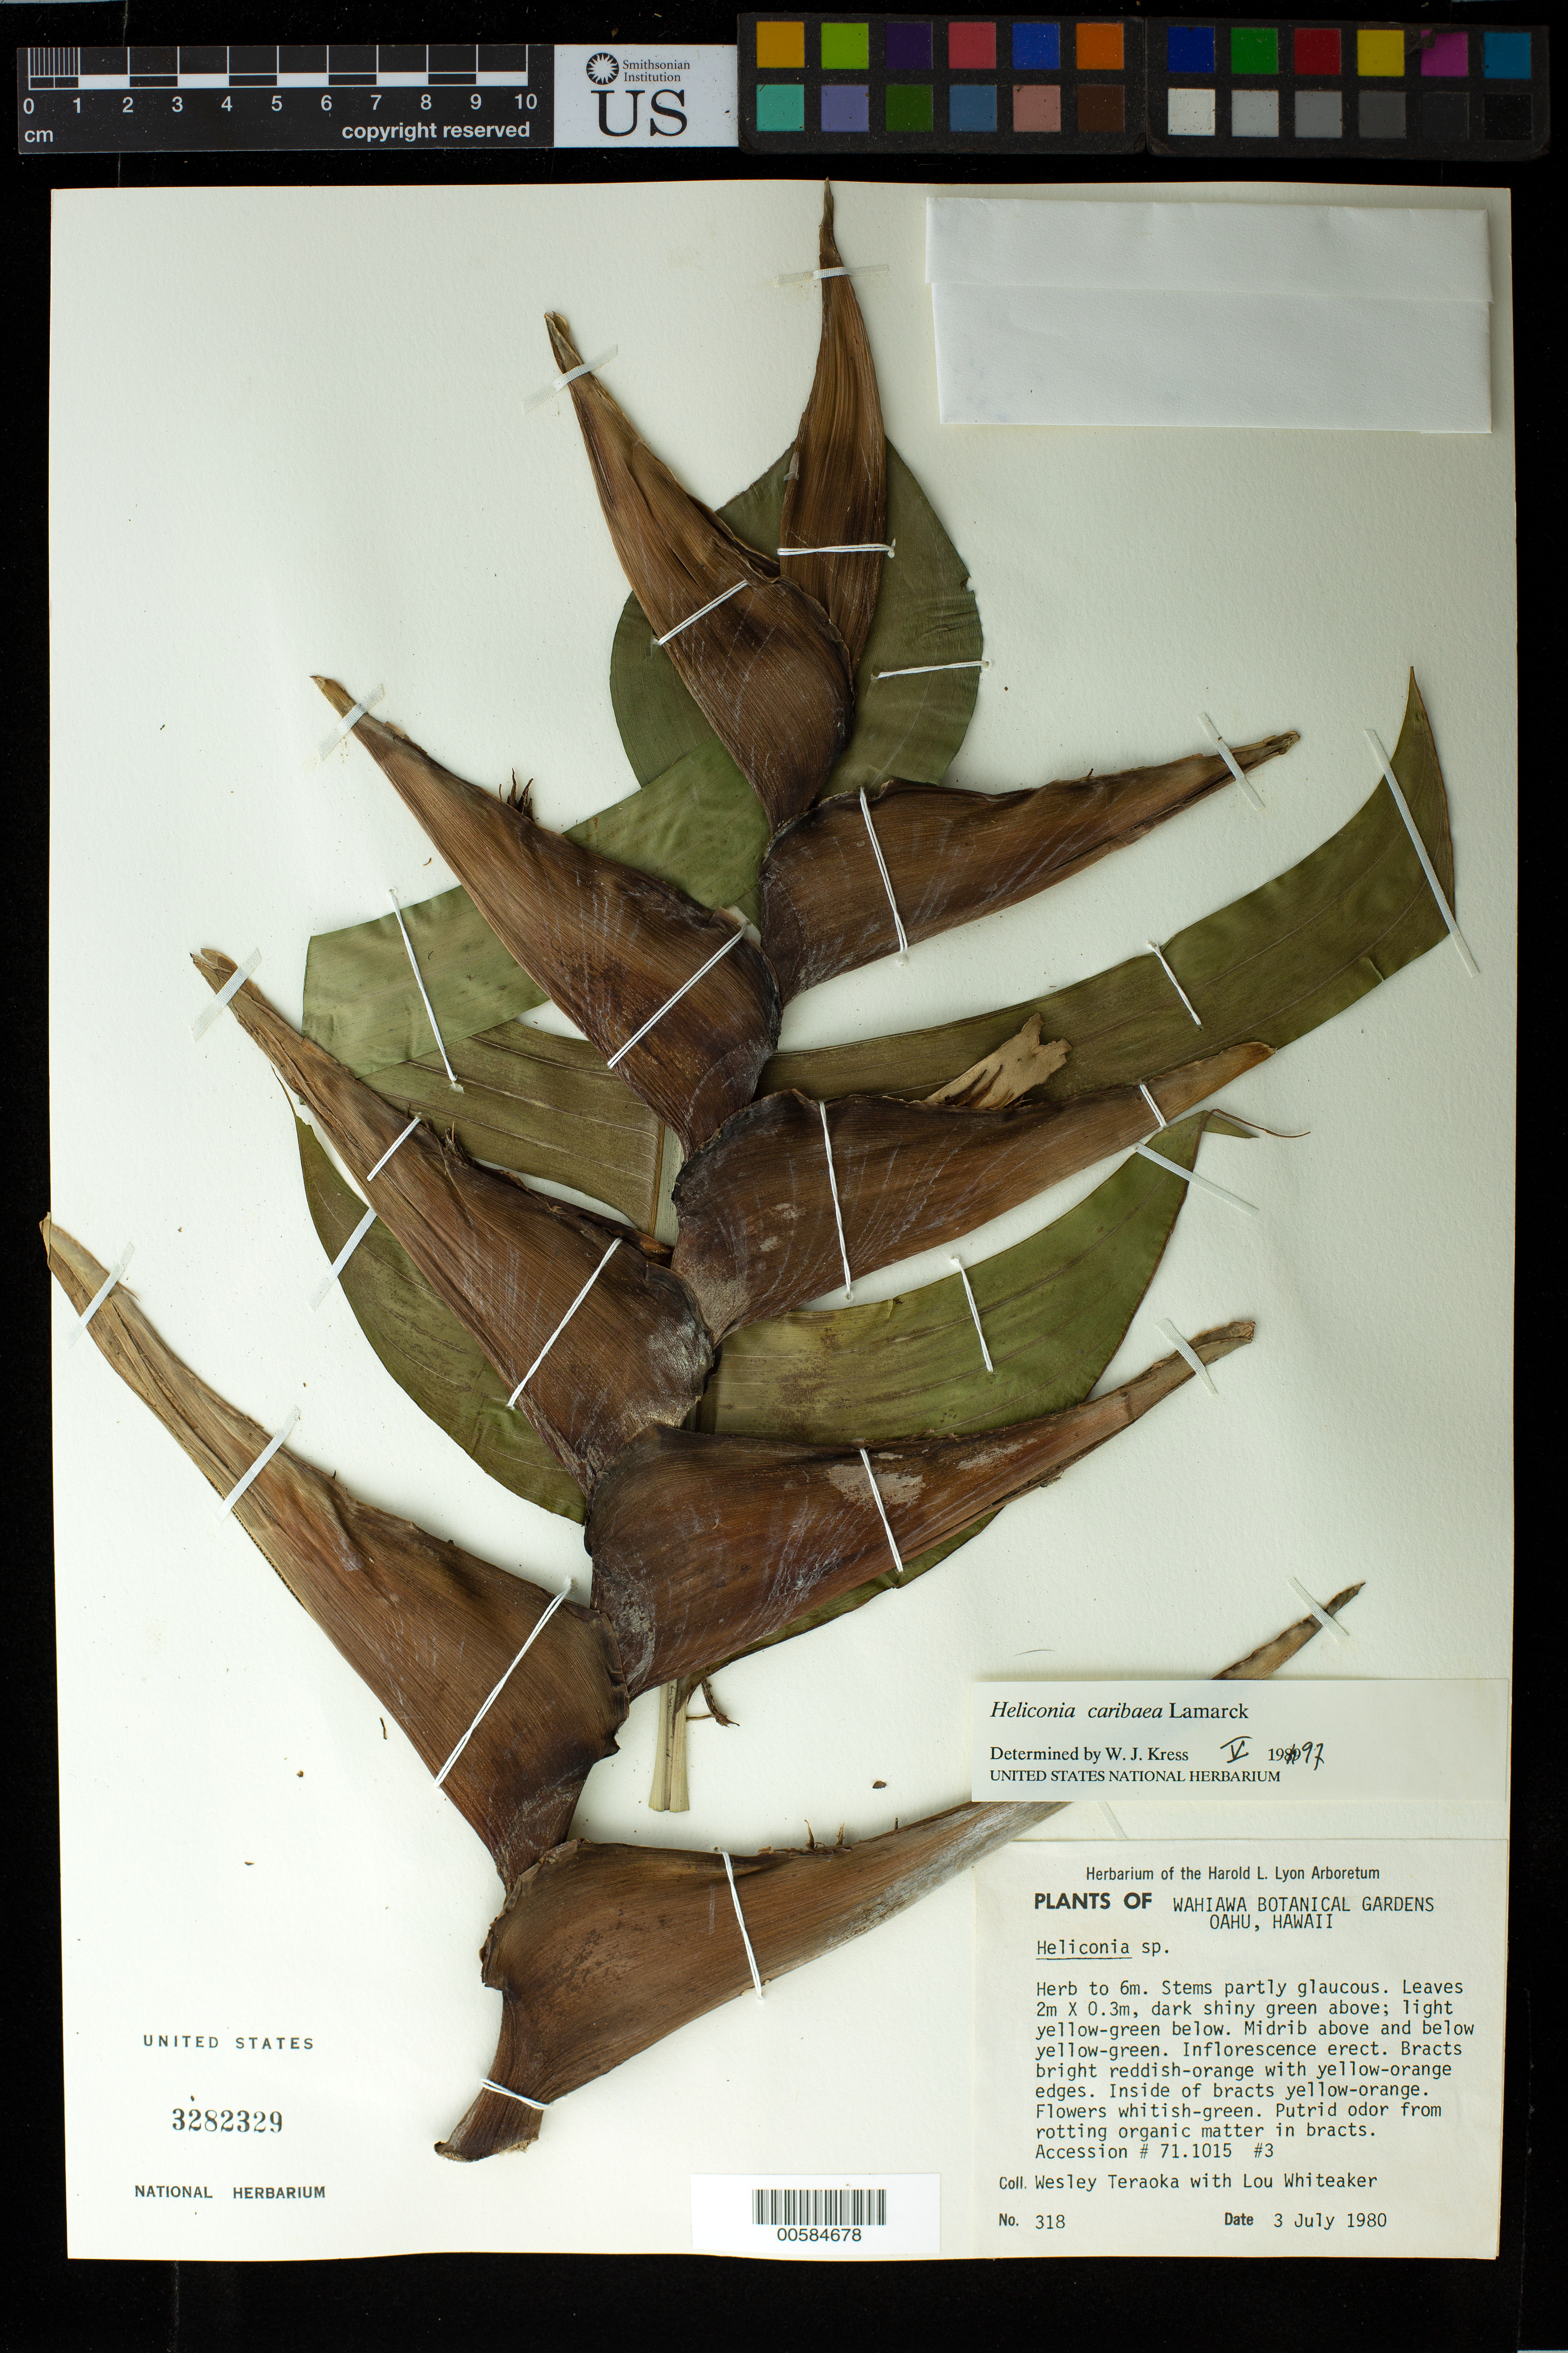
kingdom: Plantae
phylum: Tracheophyta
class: Liliopsida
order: Zingiberales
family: Heliconiaceae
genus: Heliconia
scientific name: Heliconia caribaea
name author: Lam.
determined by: Kress, W. J., (US), Smithsonian Institution - National Museum of Natural History (UNITED STATES)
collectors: W. Teraoka & L. Whiteaker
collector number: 318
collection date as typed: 3 Jul 1980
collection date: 1980-07-03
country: United States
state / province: Hawaii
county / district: Honolulu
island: Oahu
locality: Wahiawa Botanical Gardens.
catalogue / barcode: US 3282329